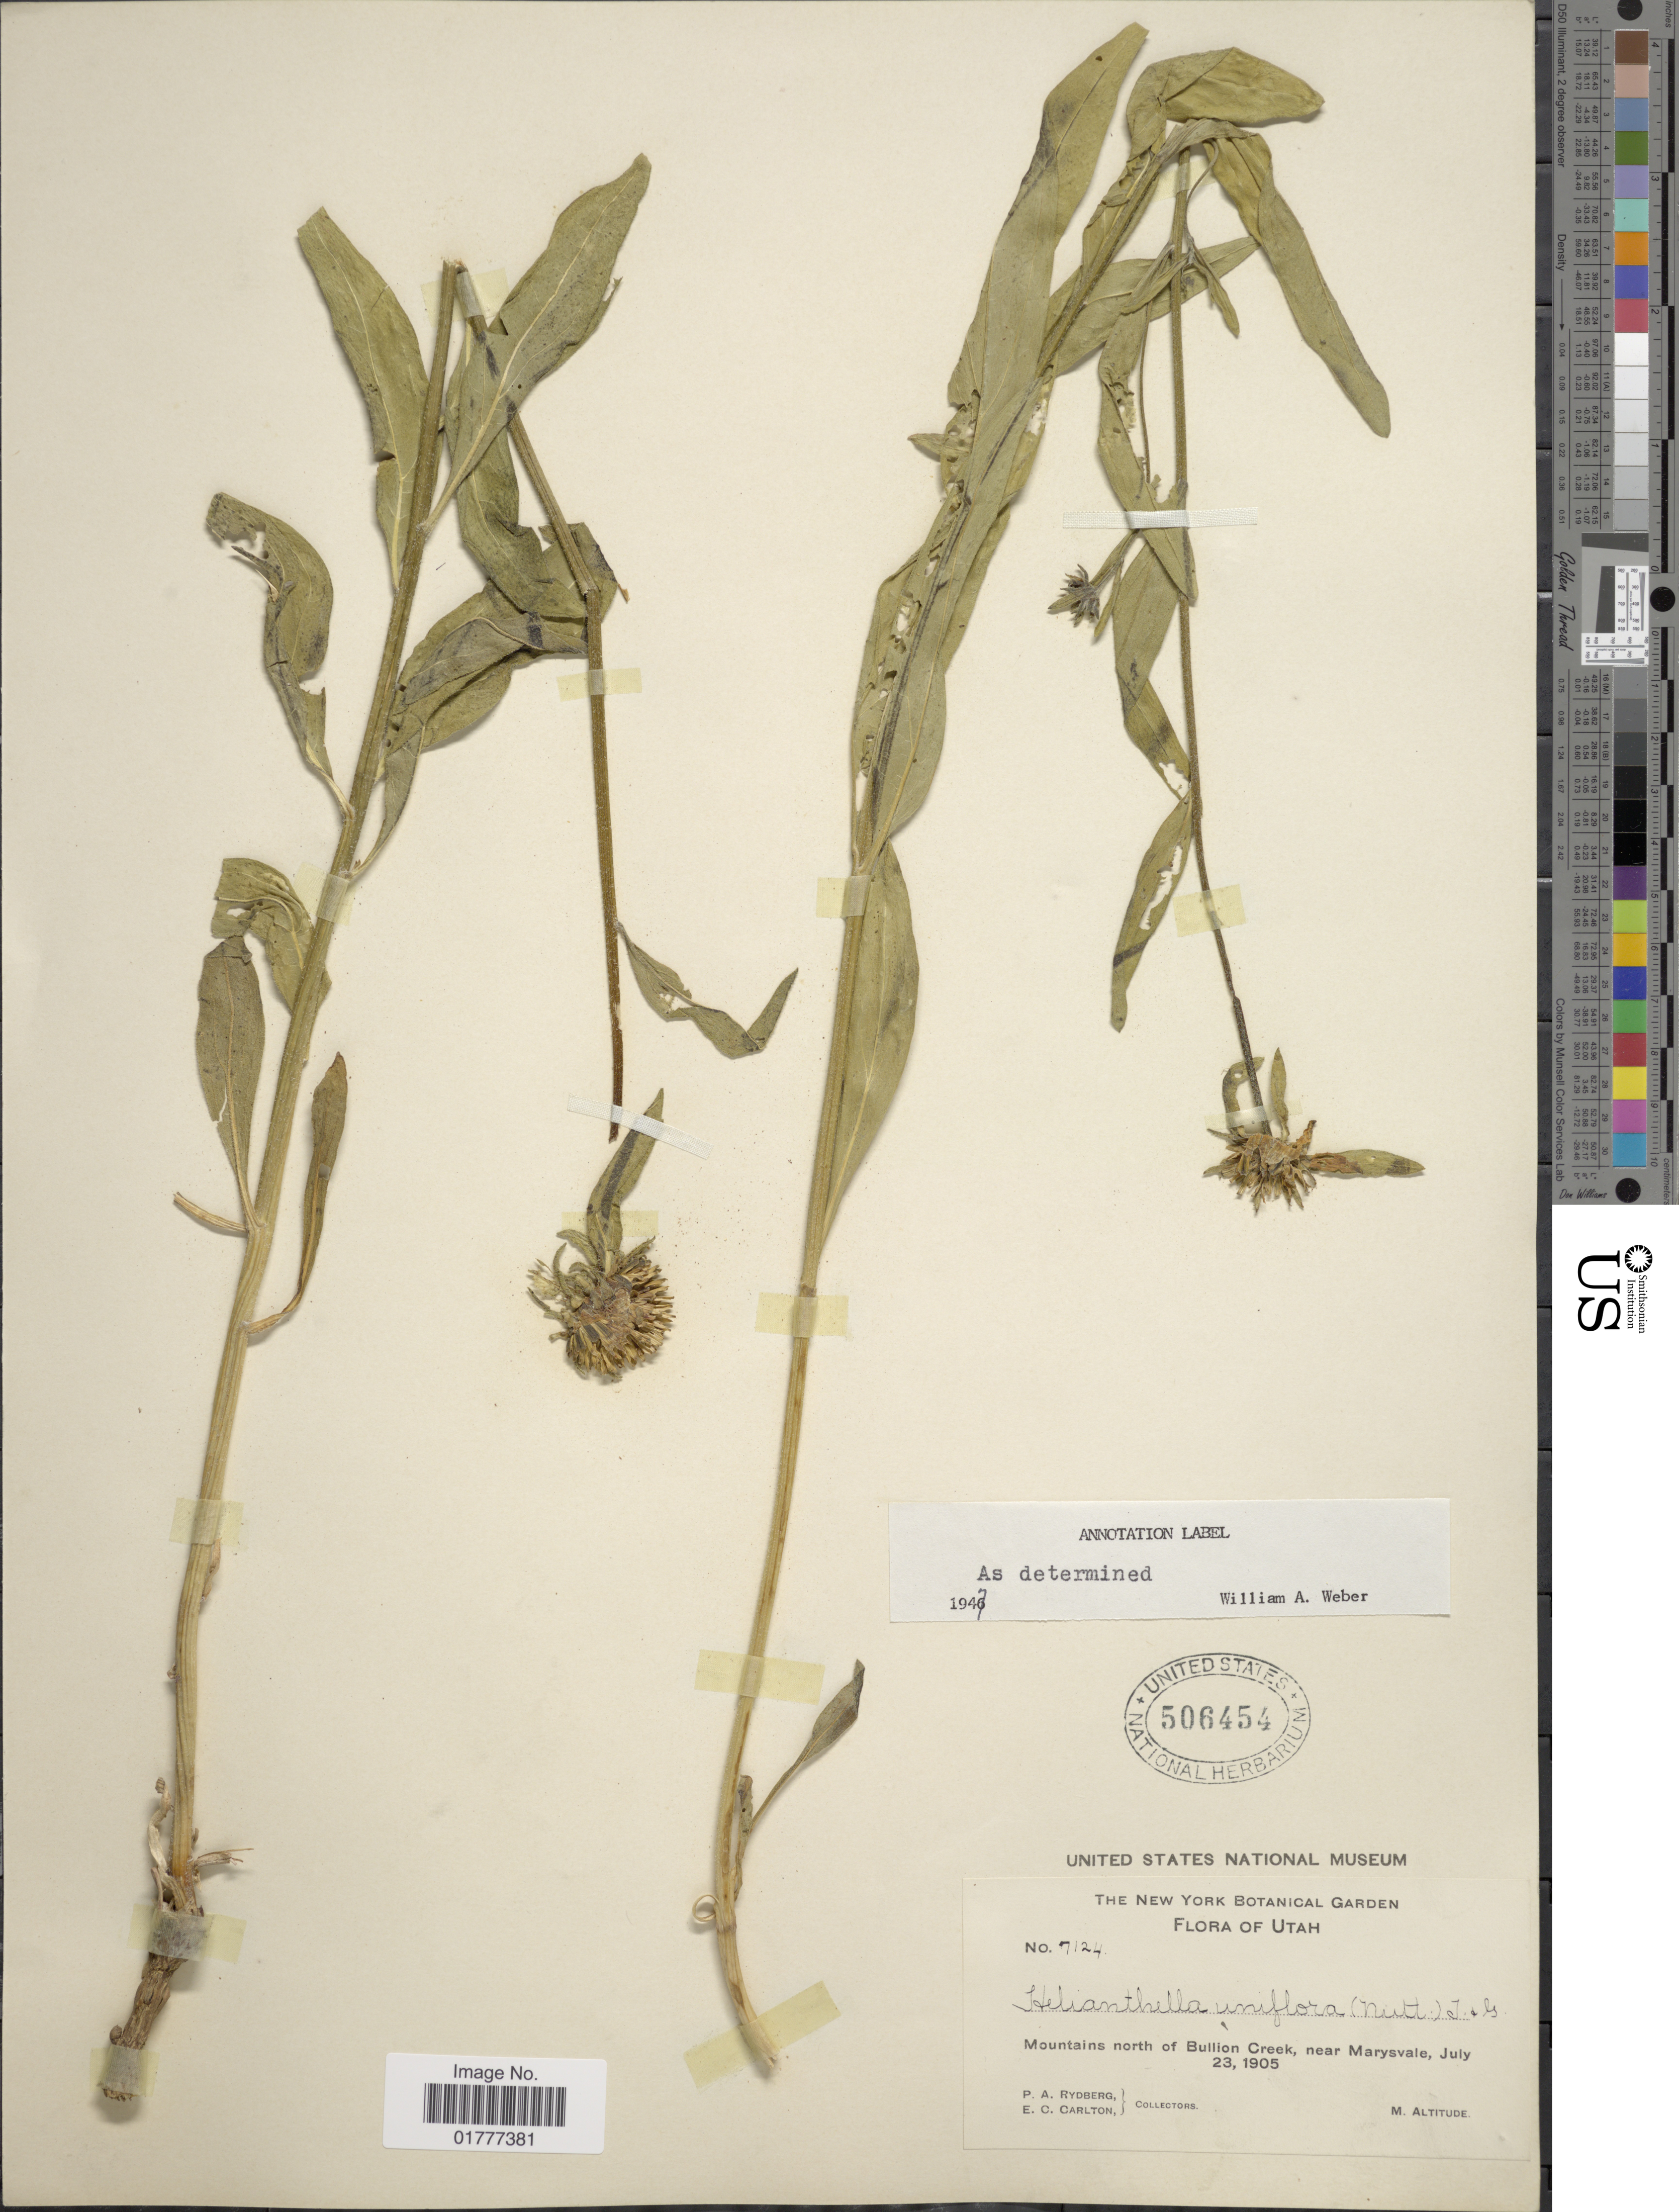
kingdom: Plantae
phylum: Tracheophyta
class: Magnoliopsida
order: Asterales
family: Asteraceae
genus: Helianthella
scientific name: Helianthella uniflora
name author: Torr. & A. Gray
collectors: P. A. Rydberg & E. Carlton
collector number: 7124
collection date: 1905-07-23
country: United States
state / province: Utah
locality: Mountains north of Bullion Creek, near Marysvale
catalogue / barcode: US 506454